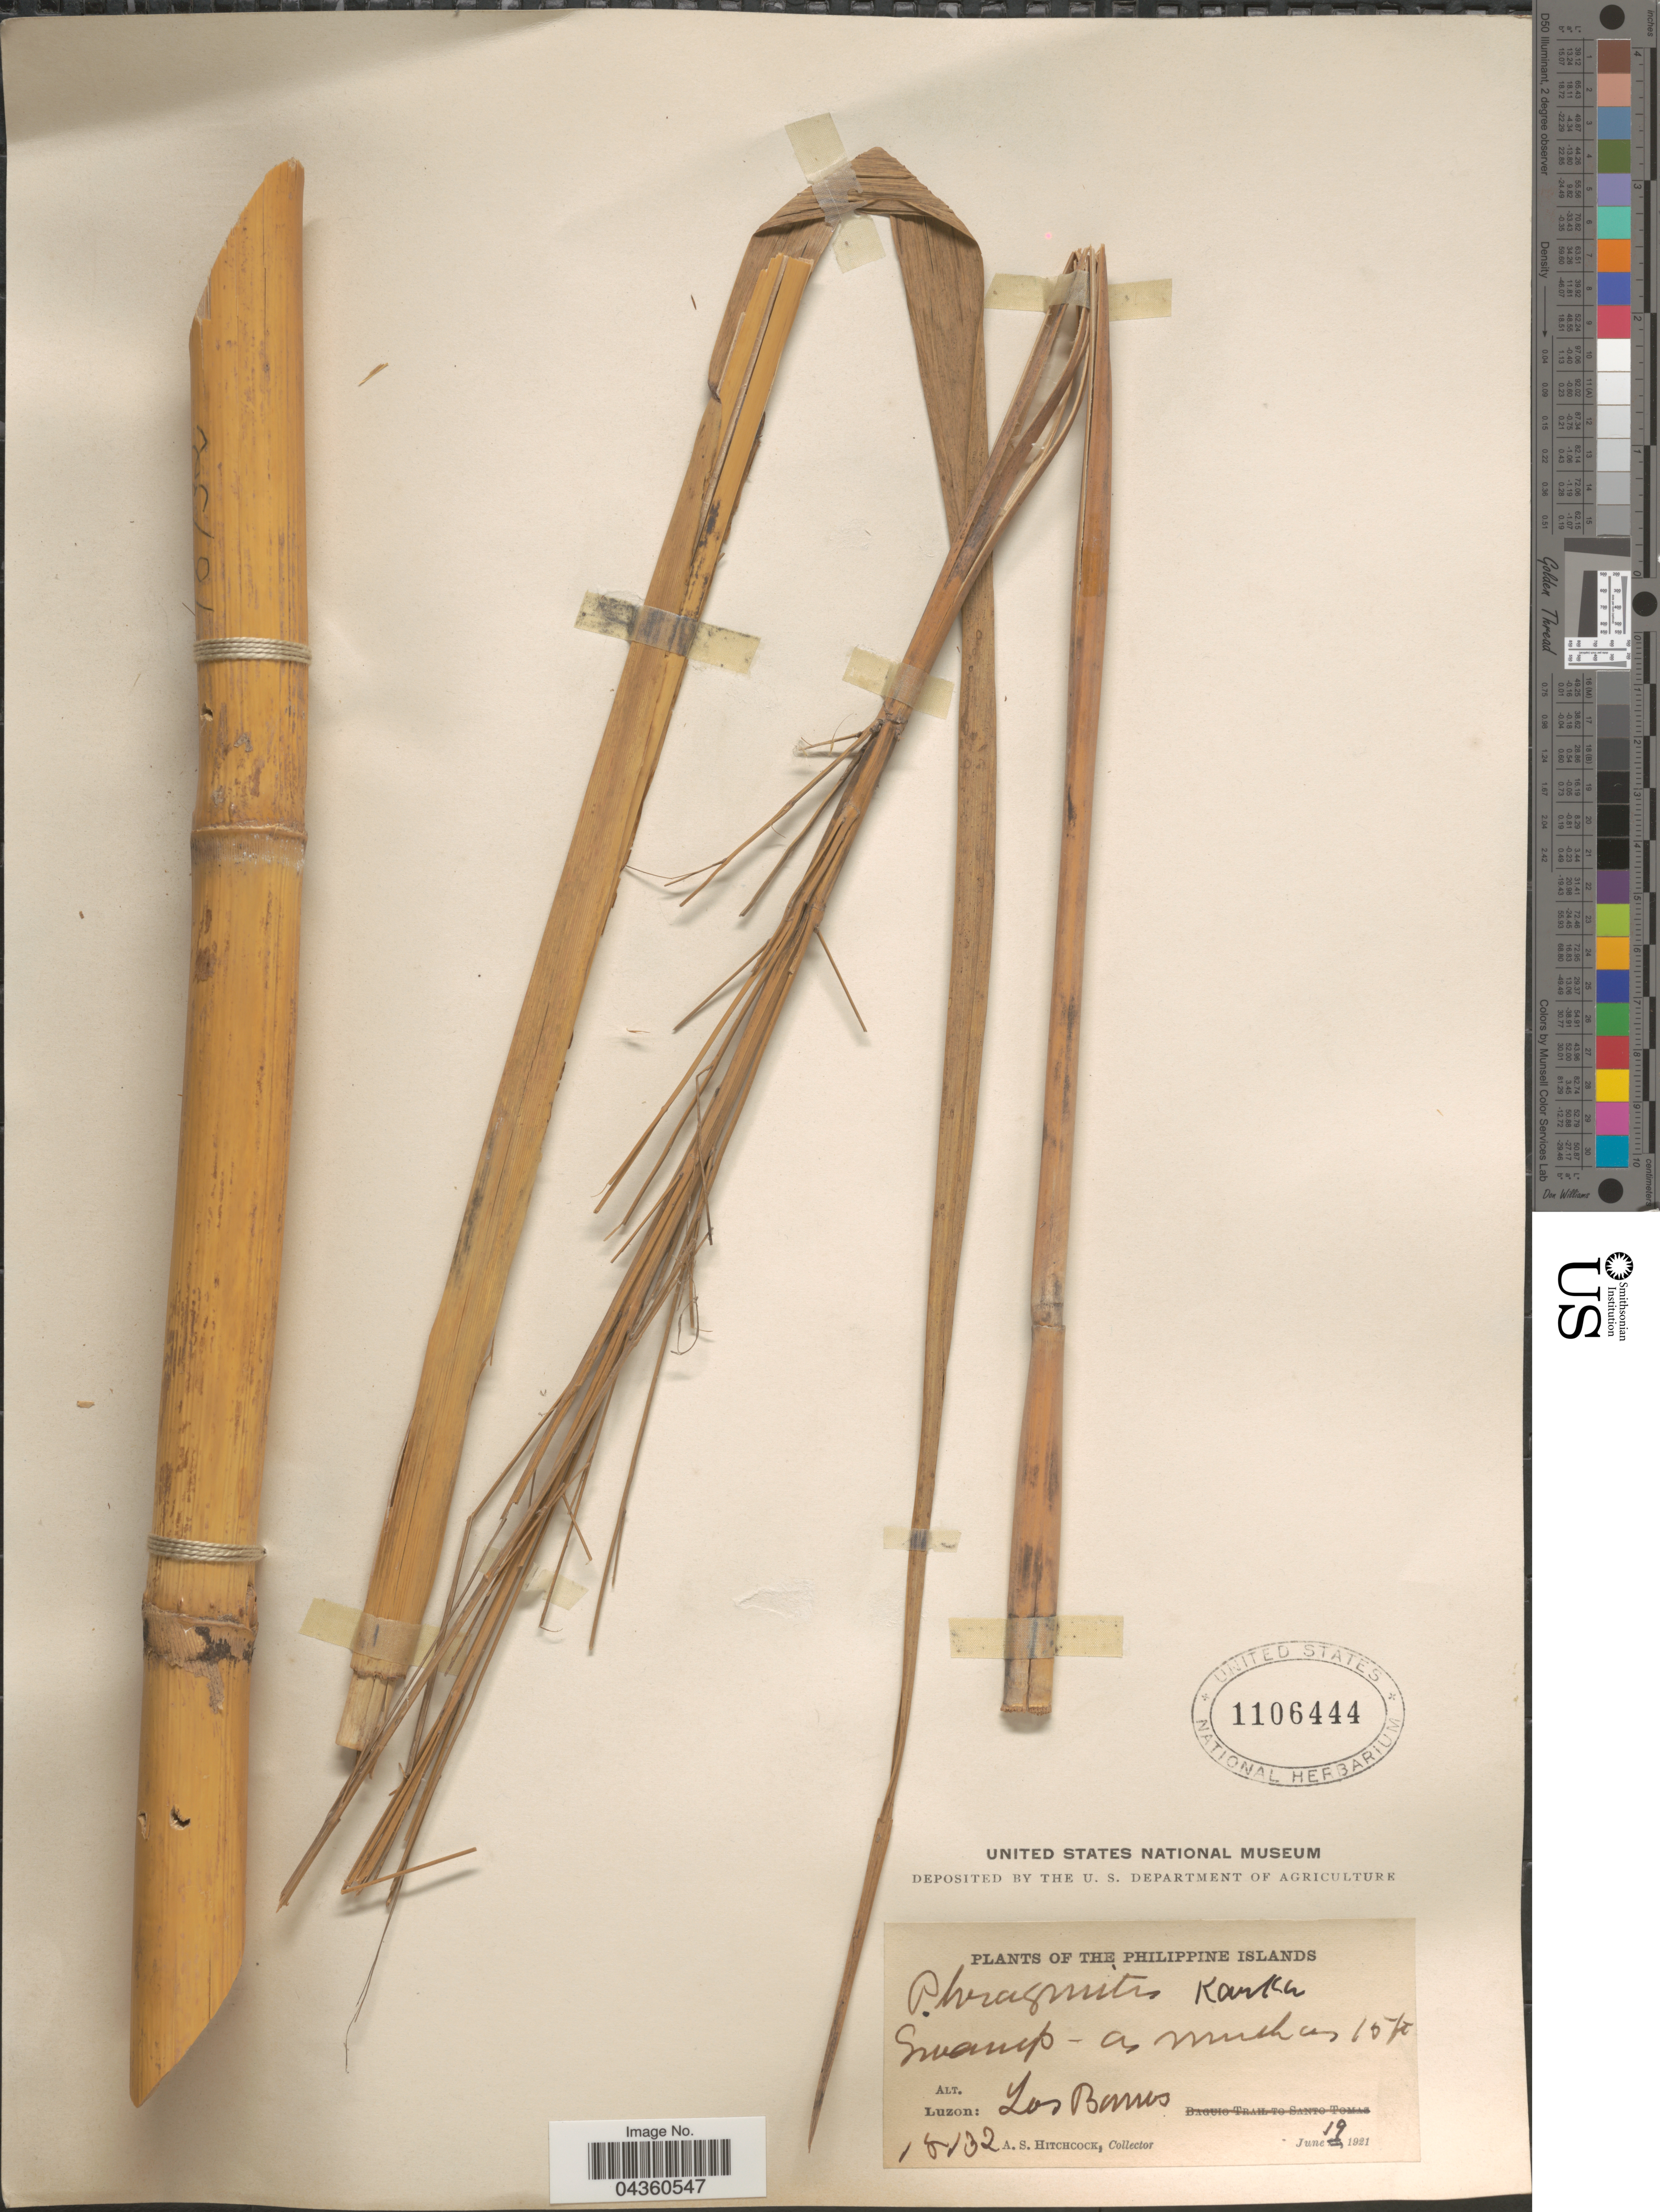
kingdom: Plantae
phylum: Tracheophyta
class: Liliopsida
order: Poales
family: Poaceae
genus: Phragmites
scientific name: Phragmites karka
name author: (Retz.) Trin. ex Steud.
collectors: A. S. Hitchcock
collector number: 18132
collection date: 1921-06-19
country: Philippines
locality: Luzon: Los Banos.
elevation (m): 5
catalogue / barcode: US 1106444